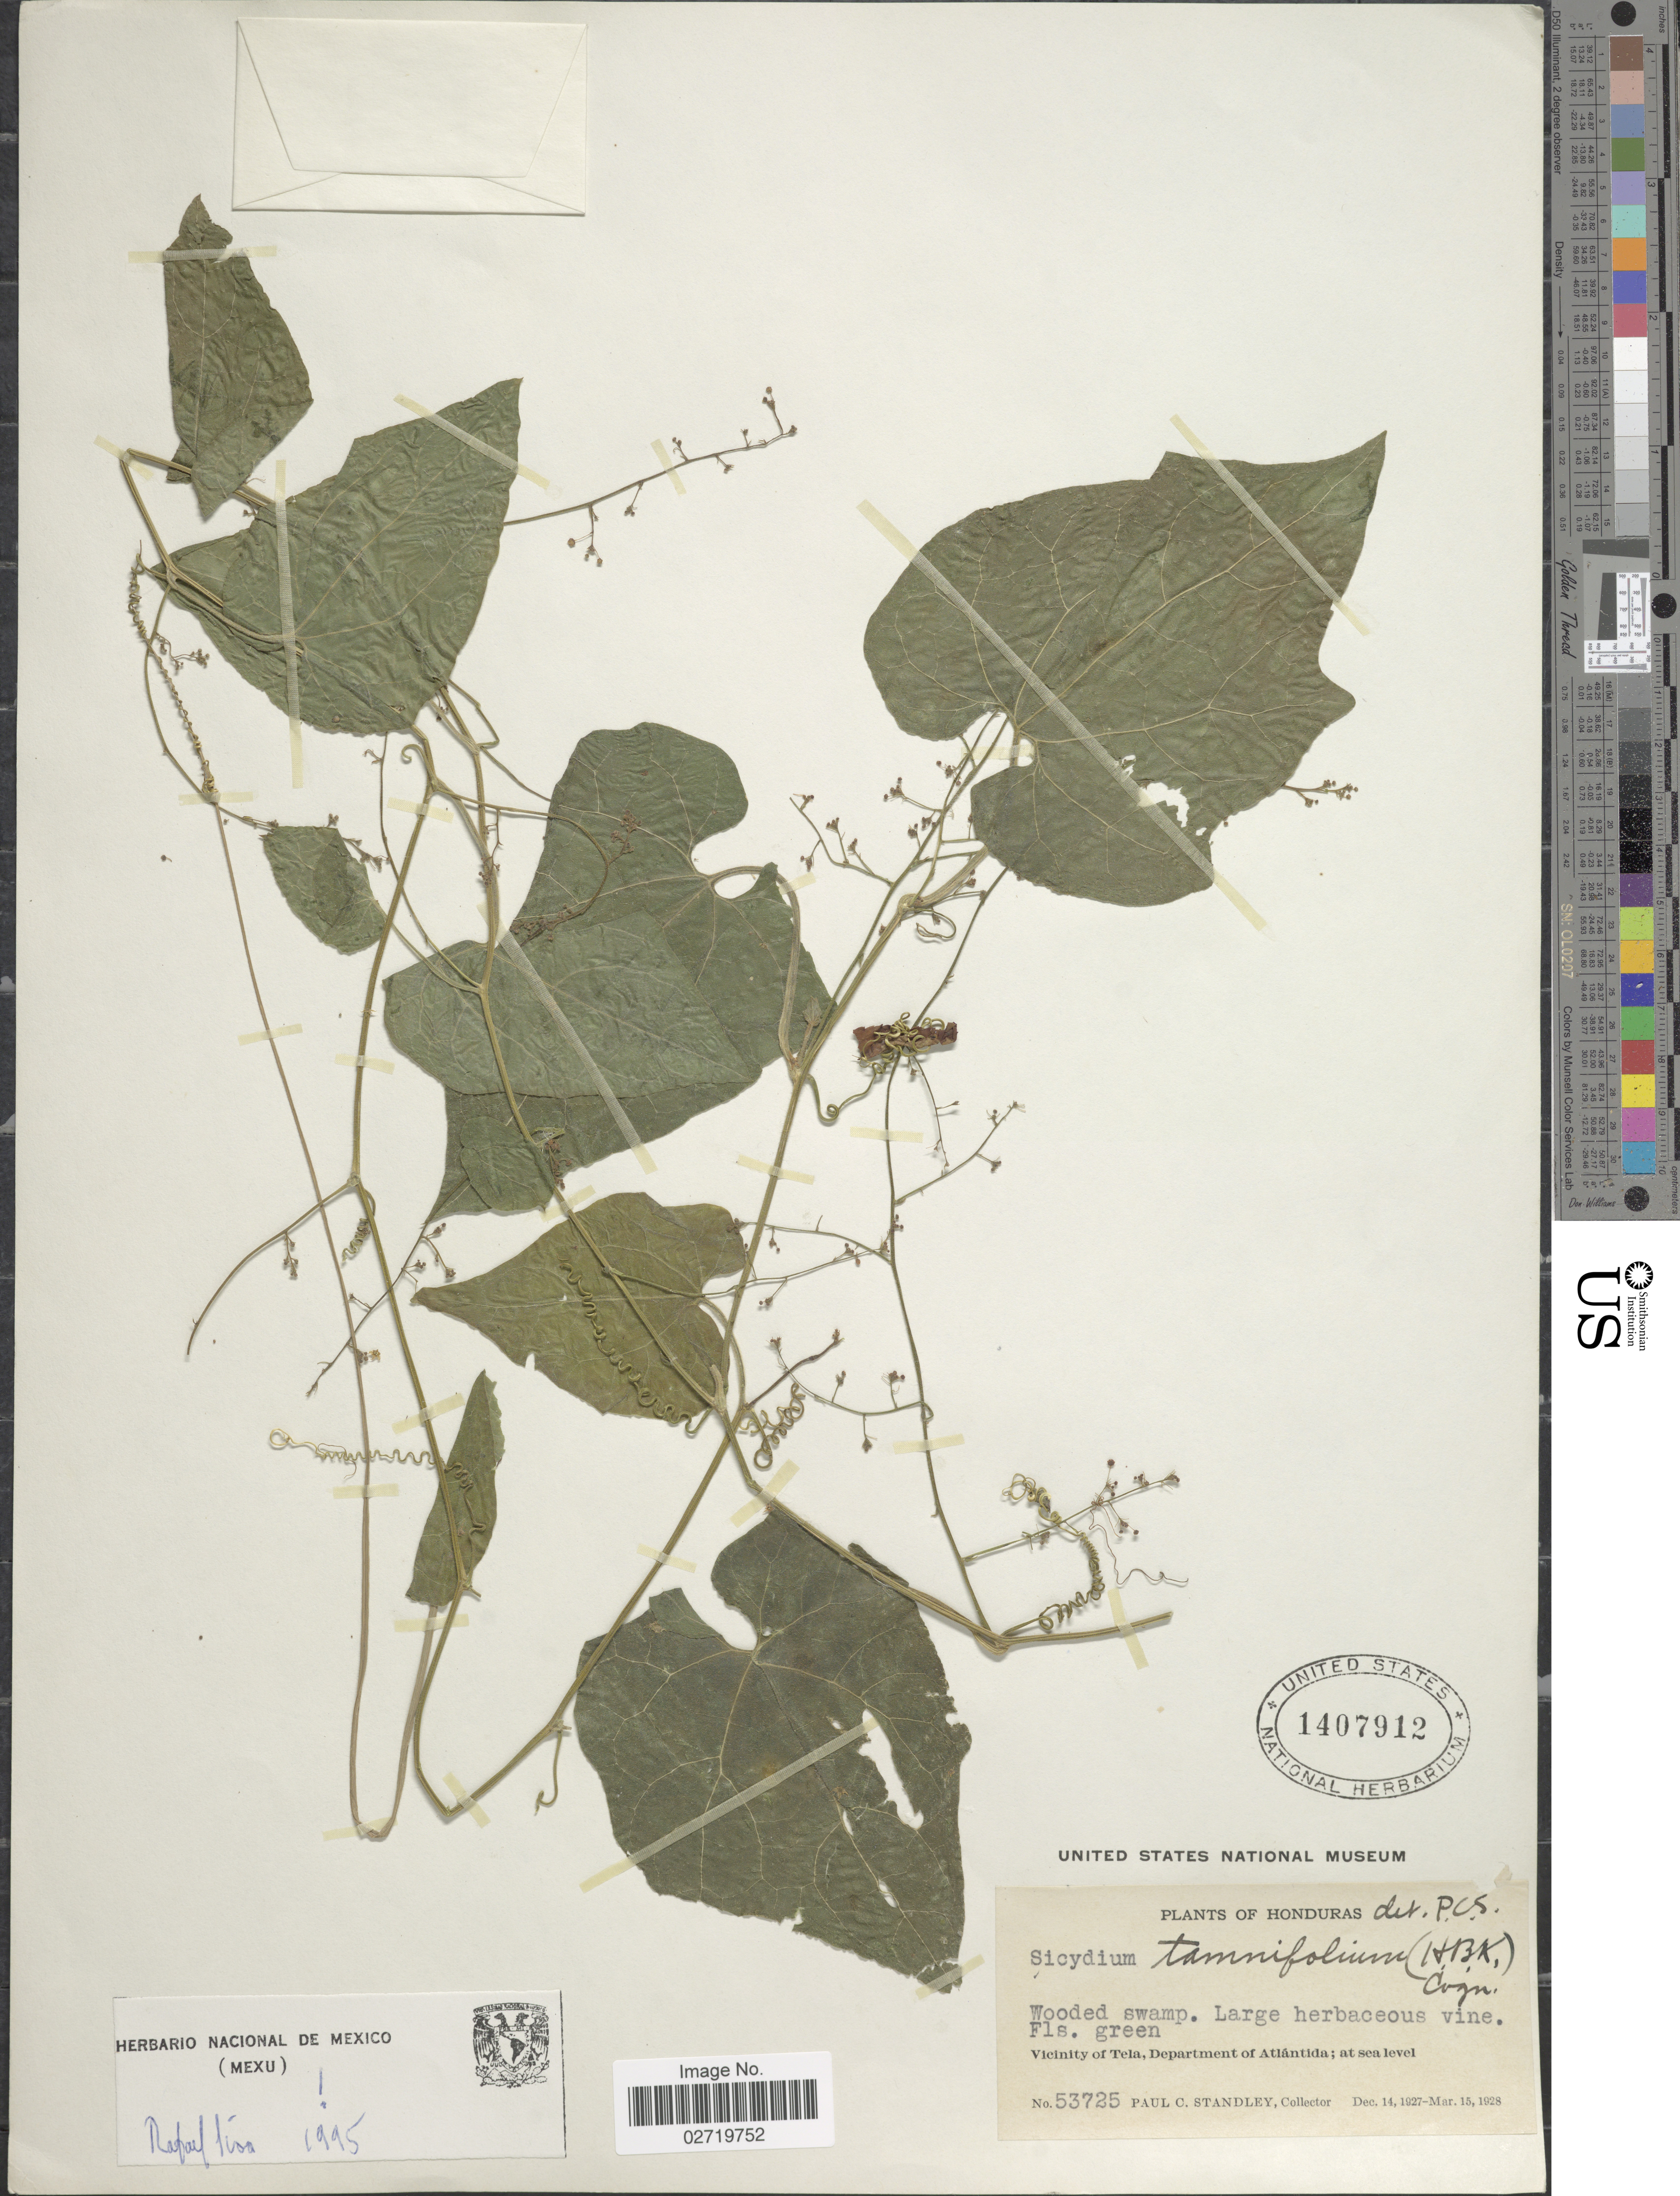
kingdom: Plantae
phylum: Tracheophyta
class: Magnoliopsida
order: Cucurbitales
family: Cucurbitaceae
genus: Sicydium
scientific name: Sicydium tamnifolium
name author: (Kunth) Cogn.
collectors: P. C. Standley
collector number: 53725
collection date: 1927-12-14/1928-03-15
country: Honduras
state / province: Atlántida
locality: Vicinity of Tela, Department of Atlántida.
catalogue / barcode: US 1407912